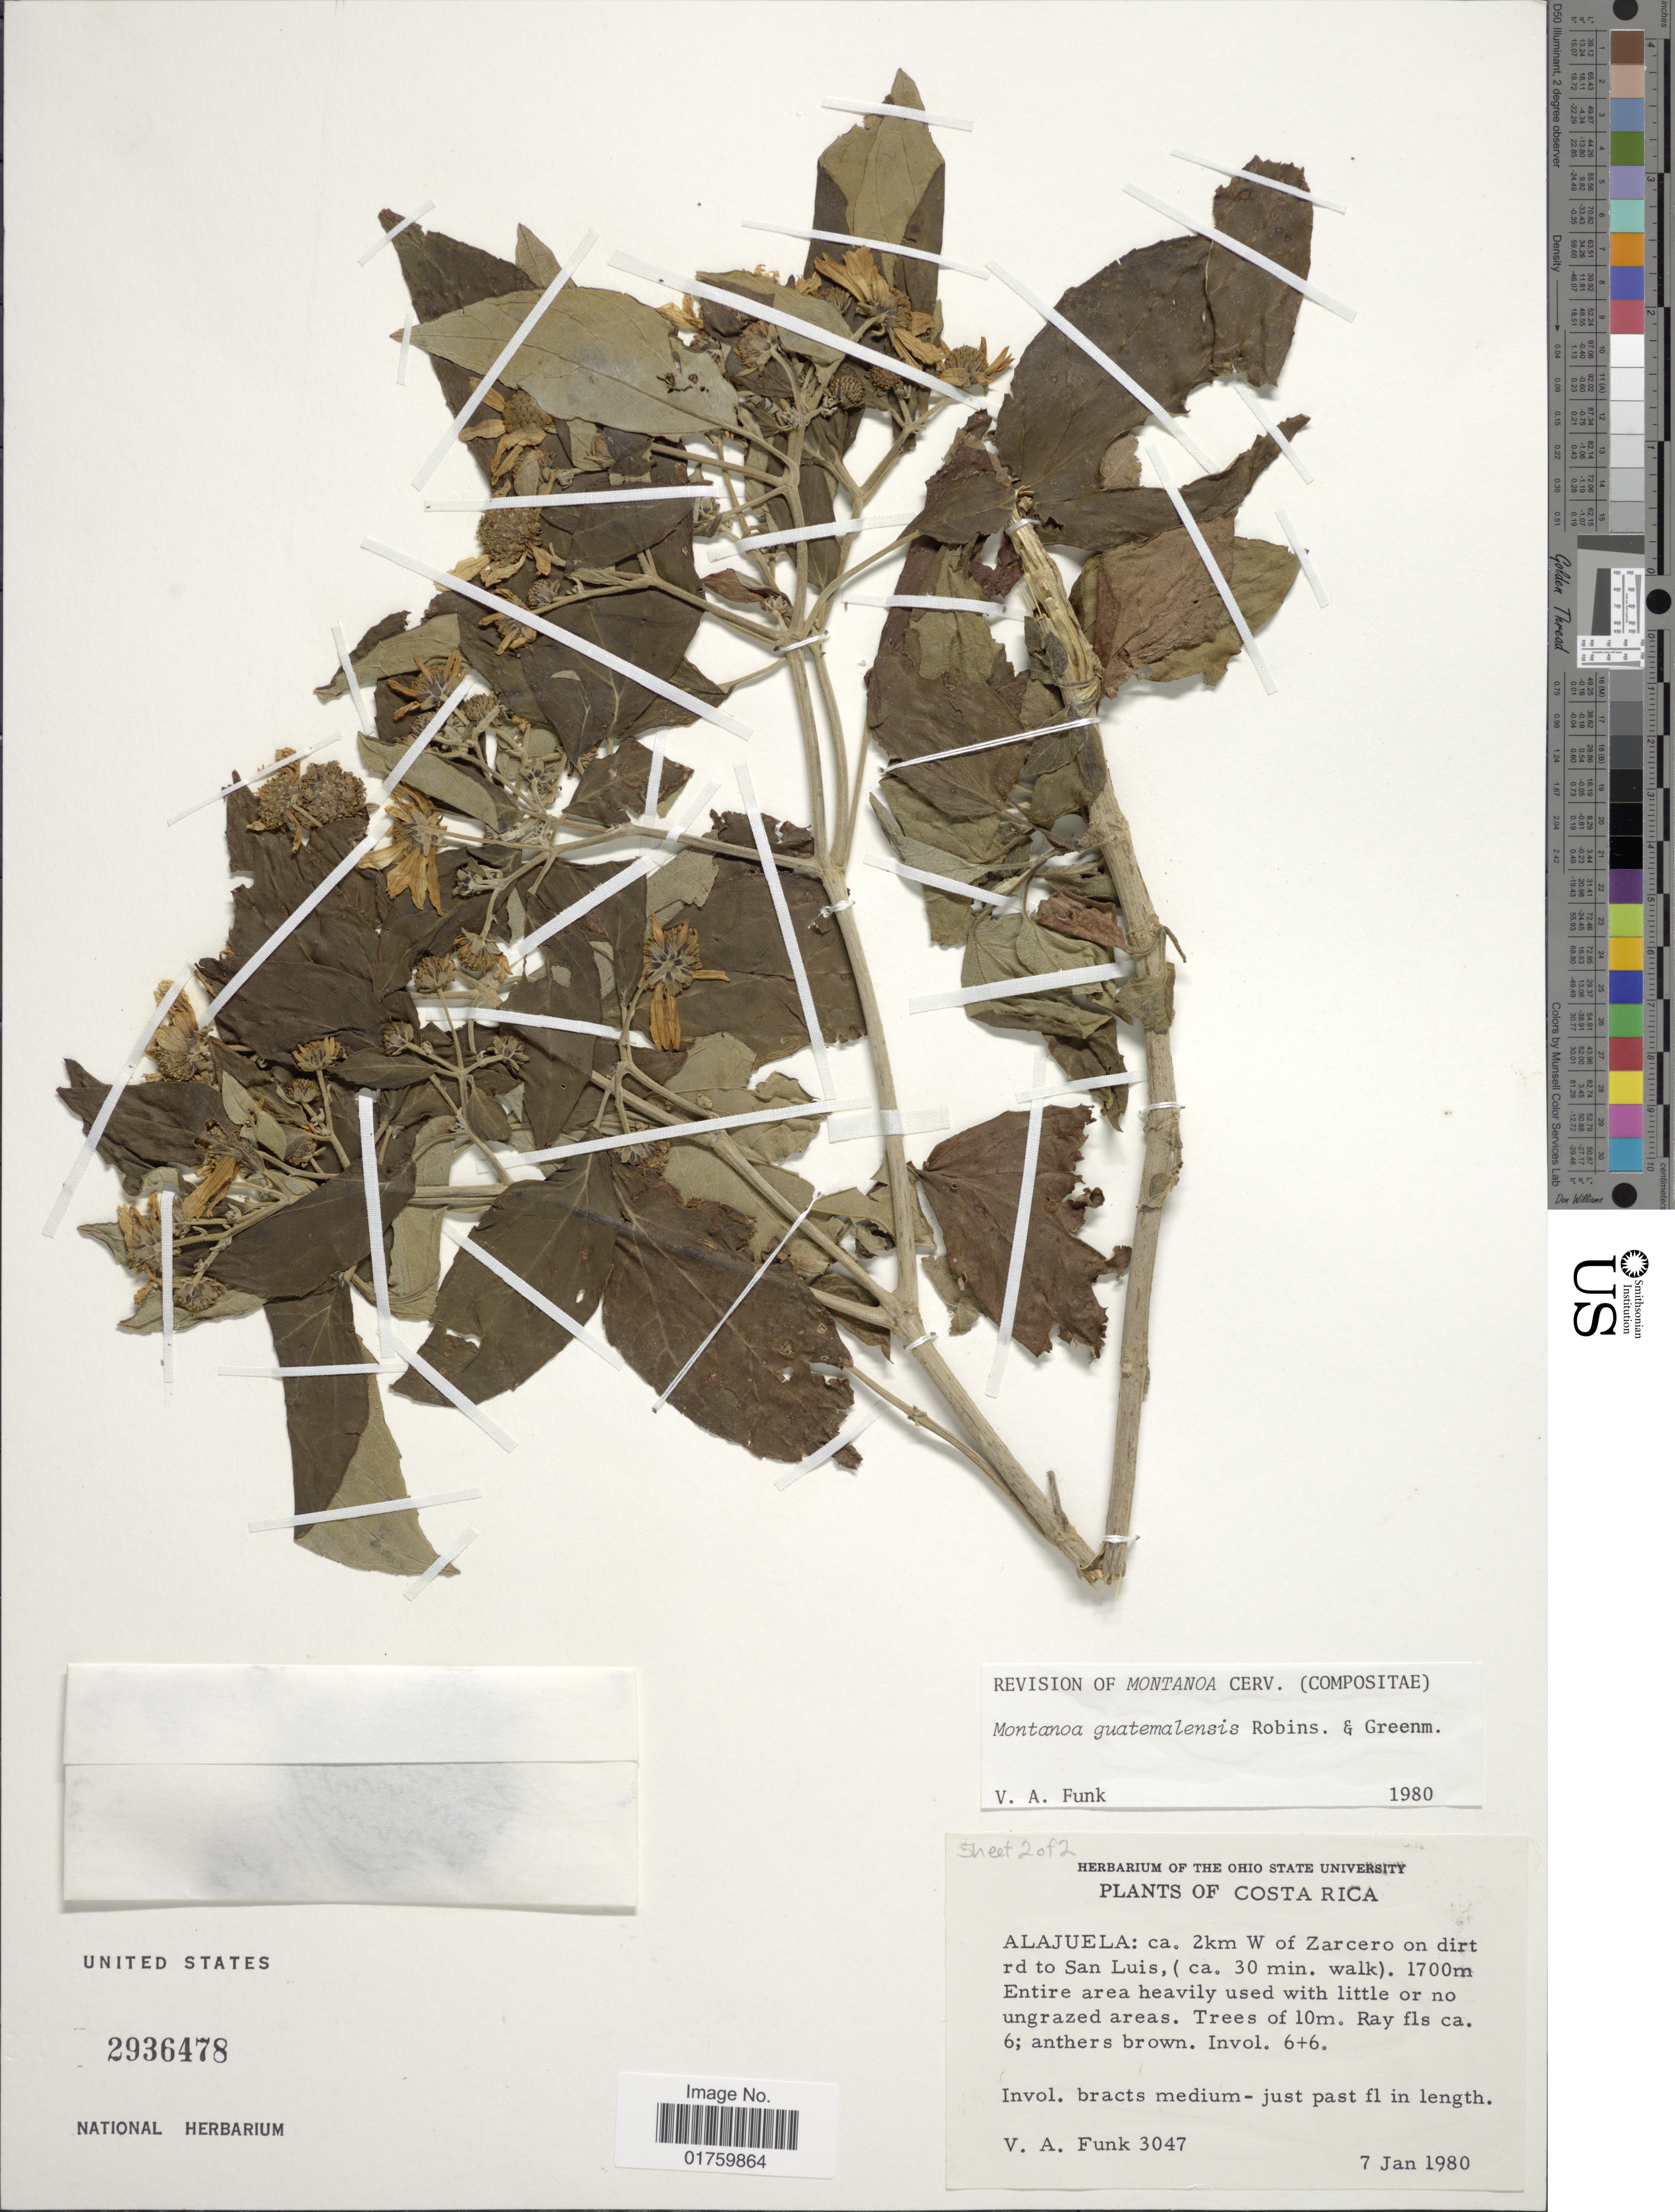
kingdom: Plantae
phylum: Tracheophyta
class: Magnoliopsida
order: Asterales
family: Asteraceae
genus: Montanoa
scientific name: Montanoa guatemalensis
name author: B.L. Rob. & Greenm.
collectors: V. Funk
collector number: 3047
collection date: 1980-01-07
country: Costa Rica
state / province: Alajuela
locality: Ca. 2 km W of Zarcero on dirt rd to San Luis (ca. 30 min. walk)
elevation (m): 1700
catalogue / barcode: US 2936478